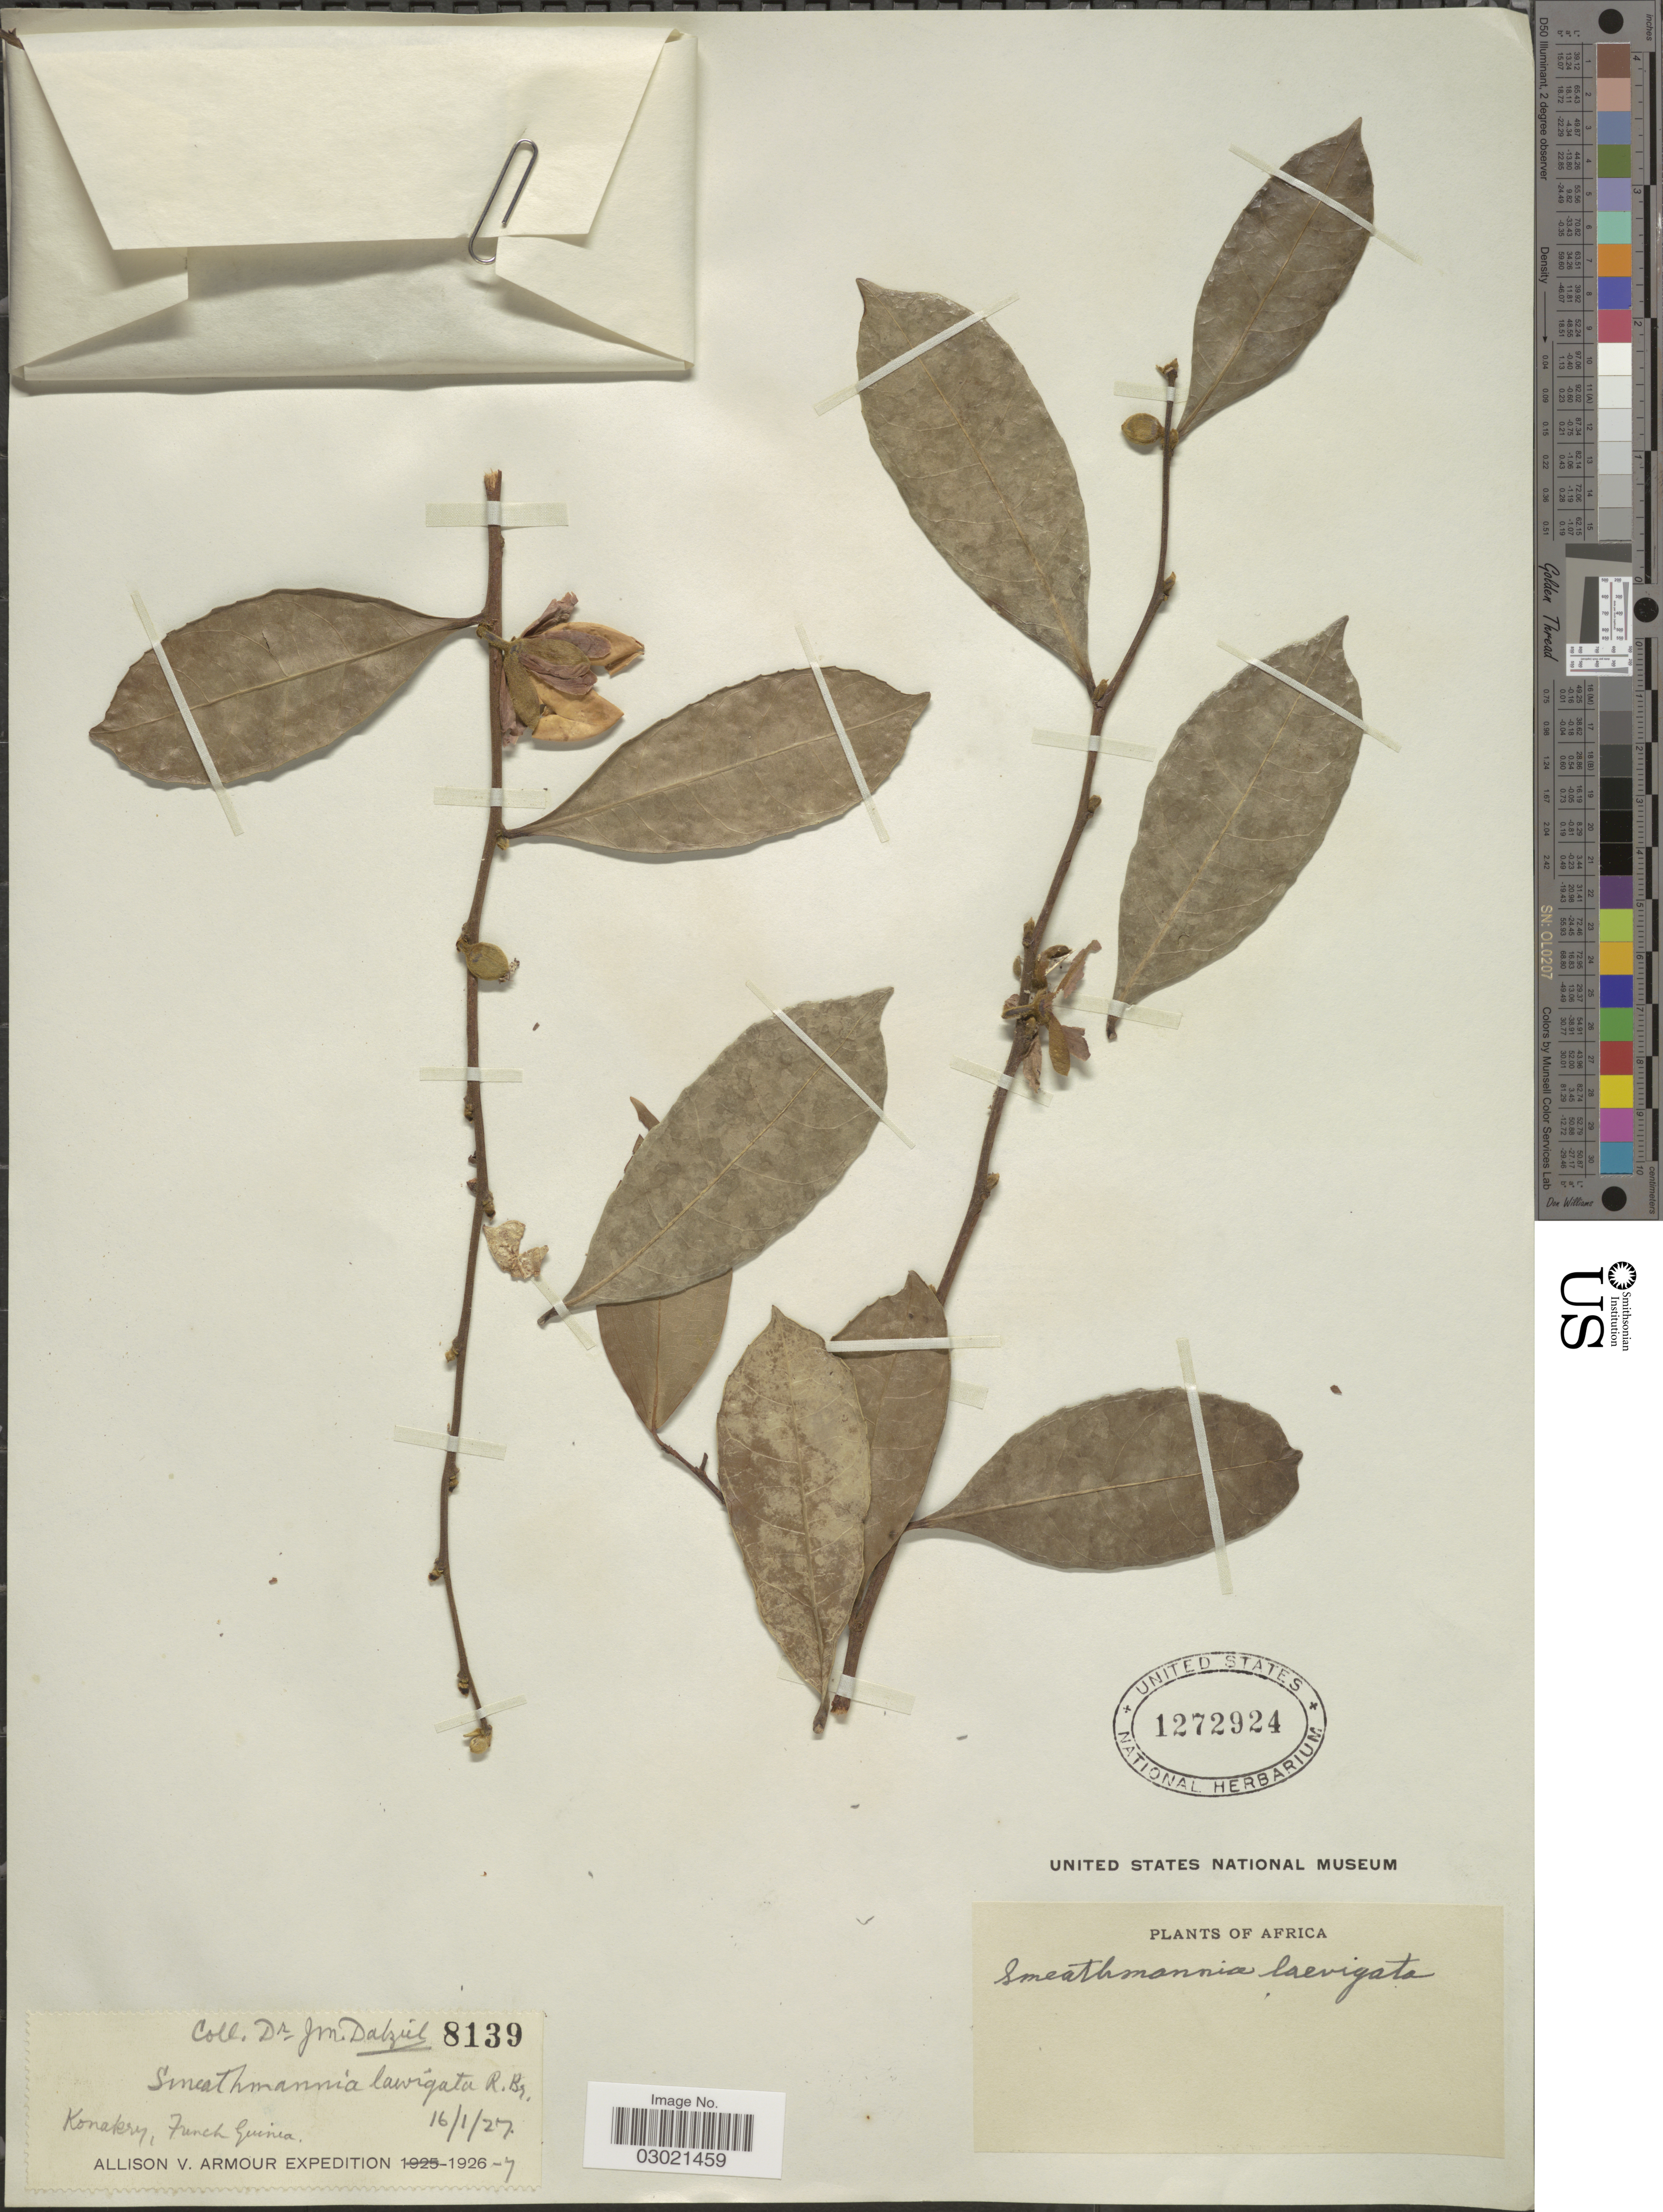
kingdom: Plantae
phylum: Tracheophyta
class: Magnoliopsida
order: Malpighiales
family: Passifloraceae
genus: Smeathmannia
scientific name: Smeathmannia laevigata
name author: Sol. ex R. Br.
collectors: J. Dalziel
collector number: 8139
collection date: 1927-01-16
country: Guinea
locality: Africa. Konakry, French Guinea.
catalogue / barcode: US 1272924